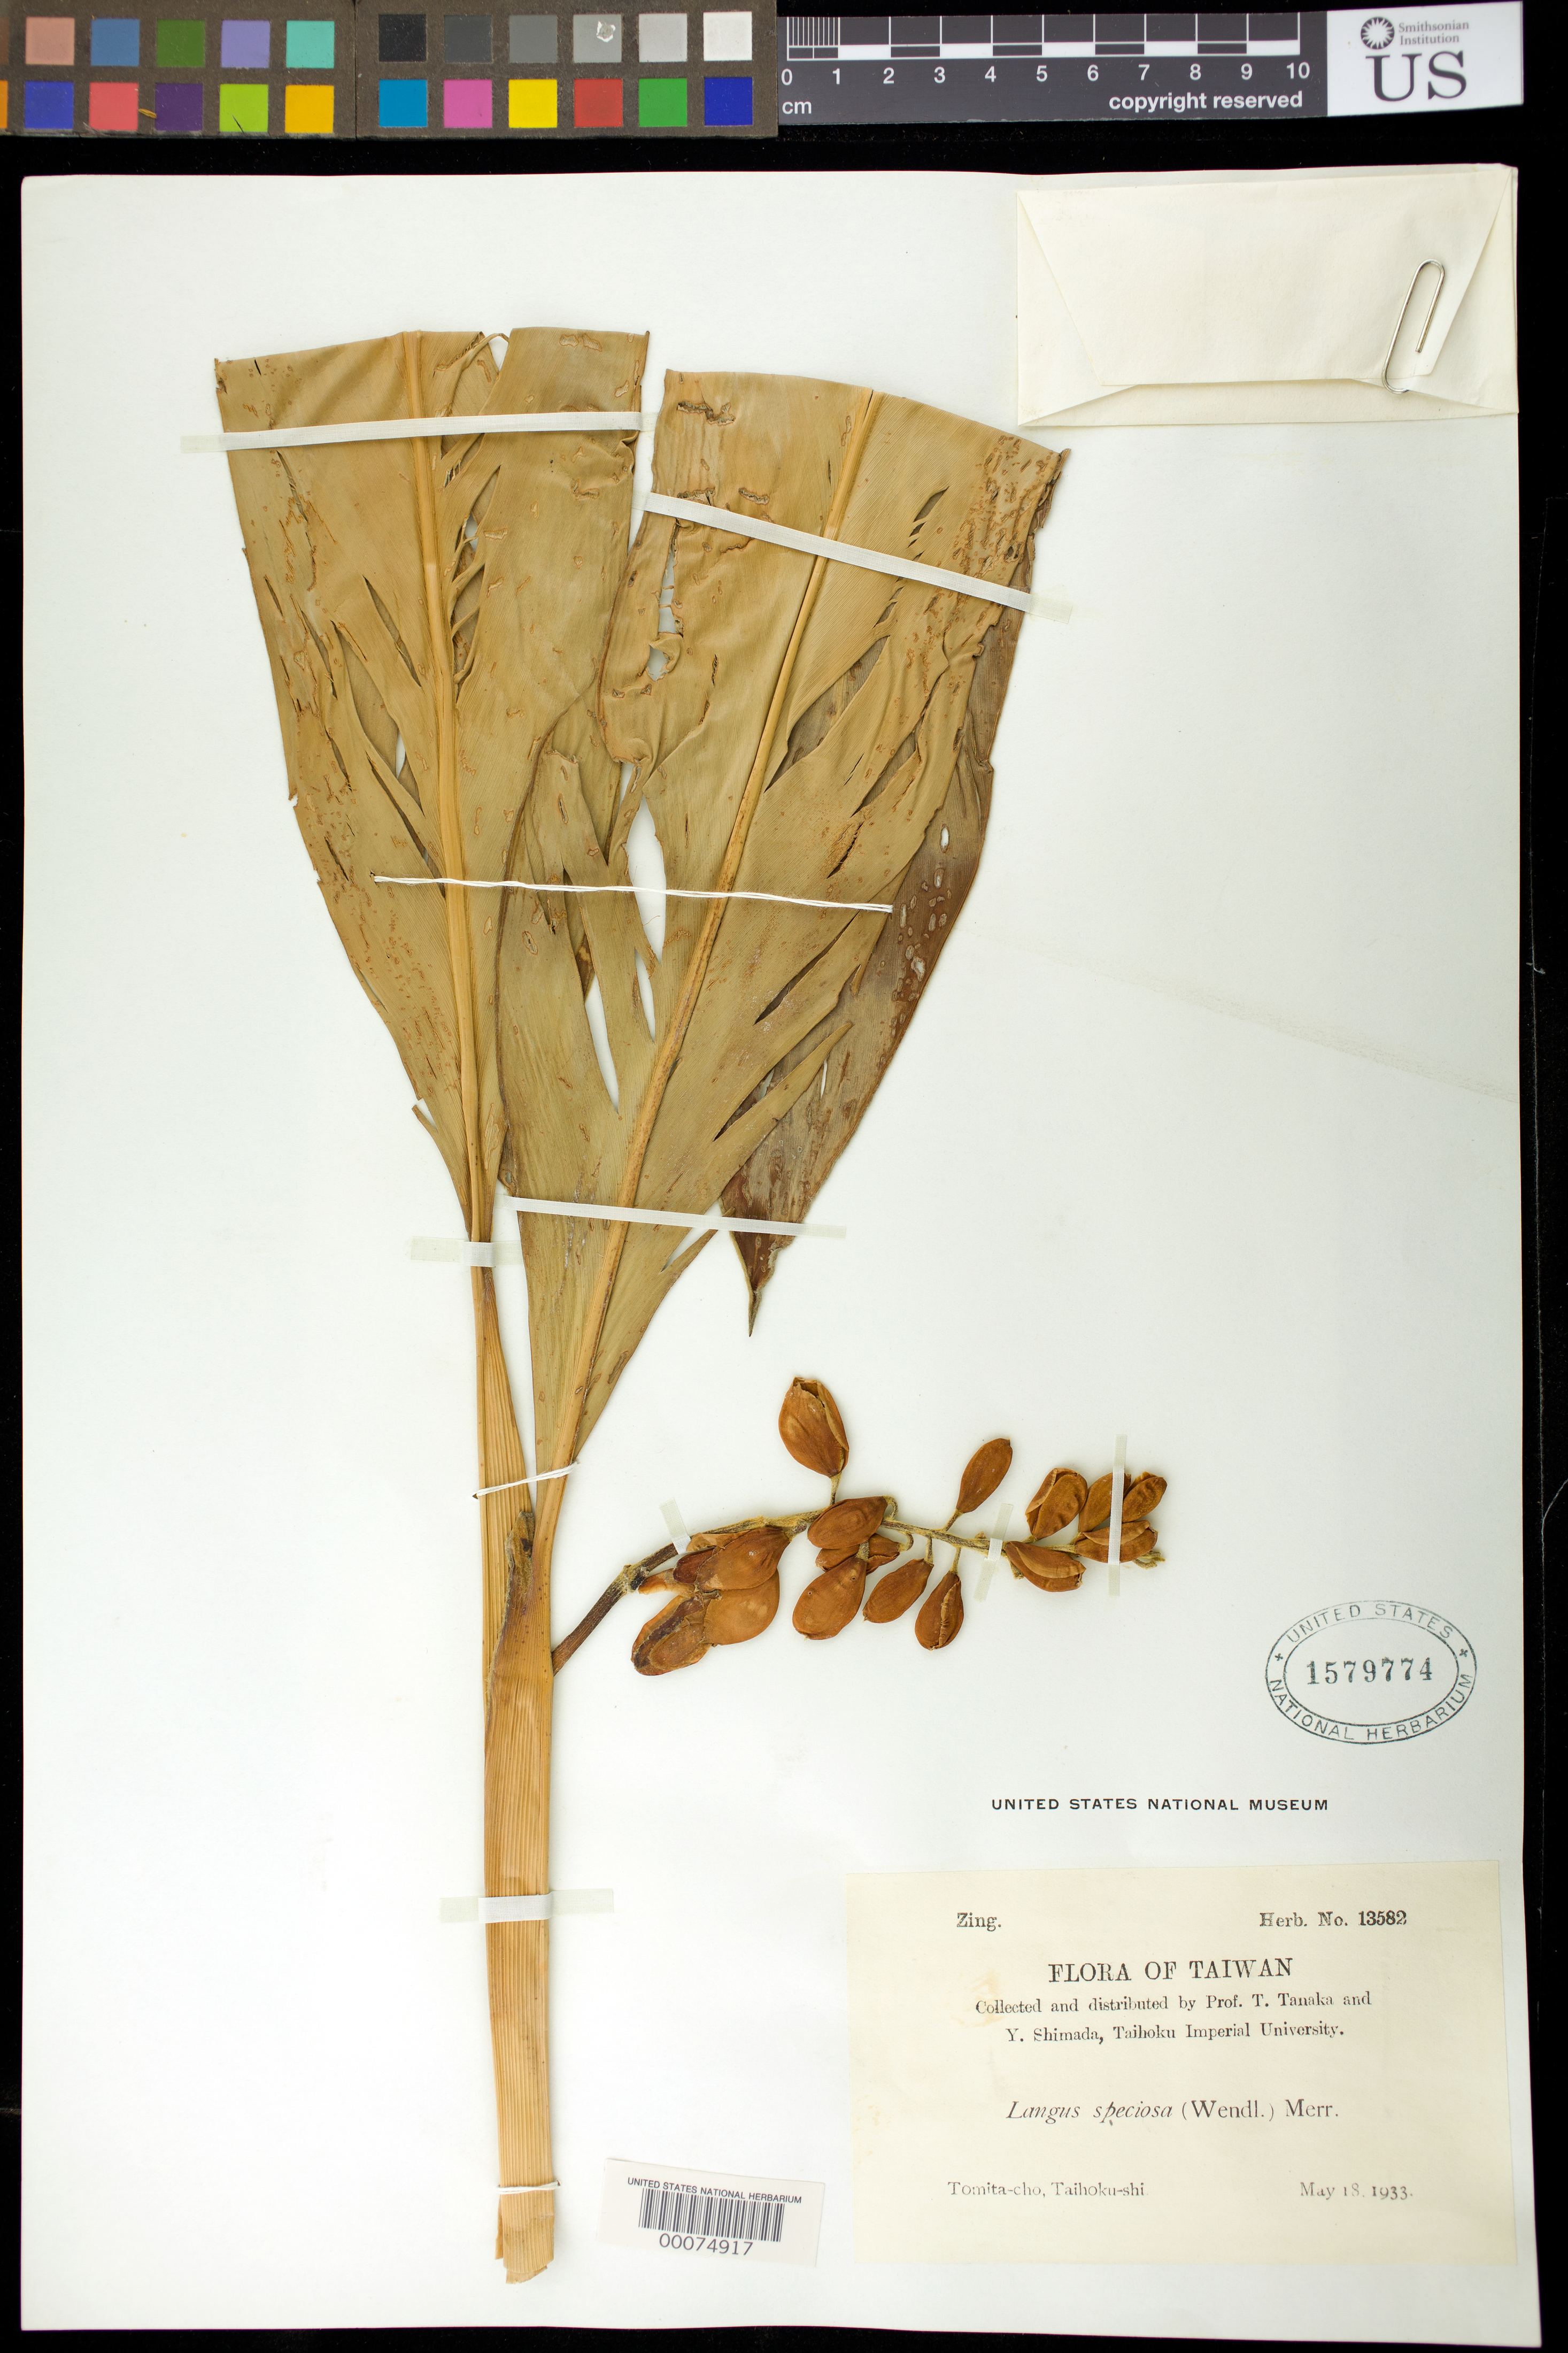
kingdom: Plantae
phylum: Tracheophyta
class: Liliopsida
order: Zingiberales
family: Zingiberaceae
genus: Alpinia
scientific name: Alpinia zerumbet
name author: (Pers.) B.L. Burtt & R.M. Sm.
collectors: T. Tanaka & Y. Shimada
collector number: Herb. # 13582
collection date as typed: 18 May 1933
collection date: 1933-05-18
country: Taiwan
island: Taiwan [Formosa]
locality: Tomita-cho, taihoku-shi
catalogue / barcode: US 1579774